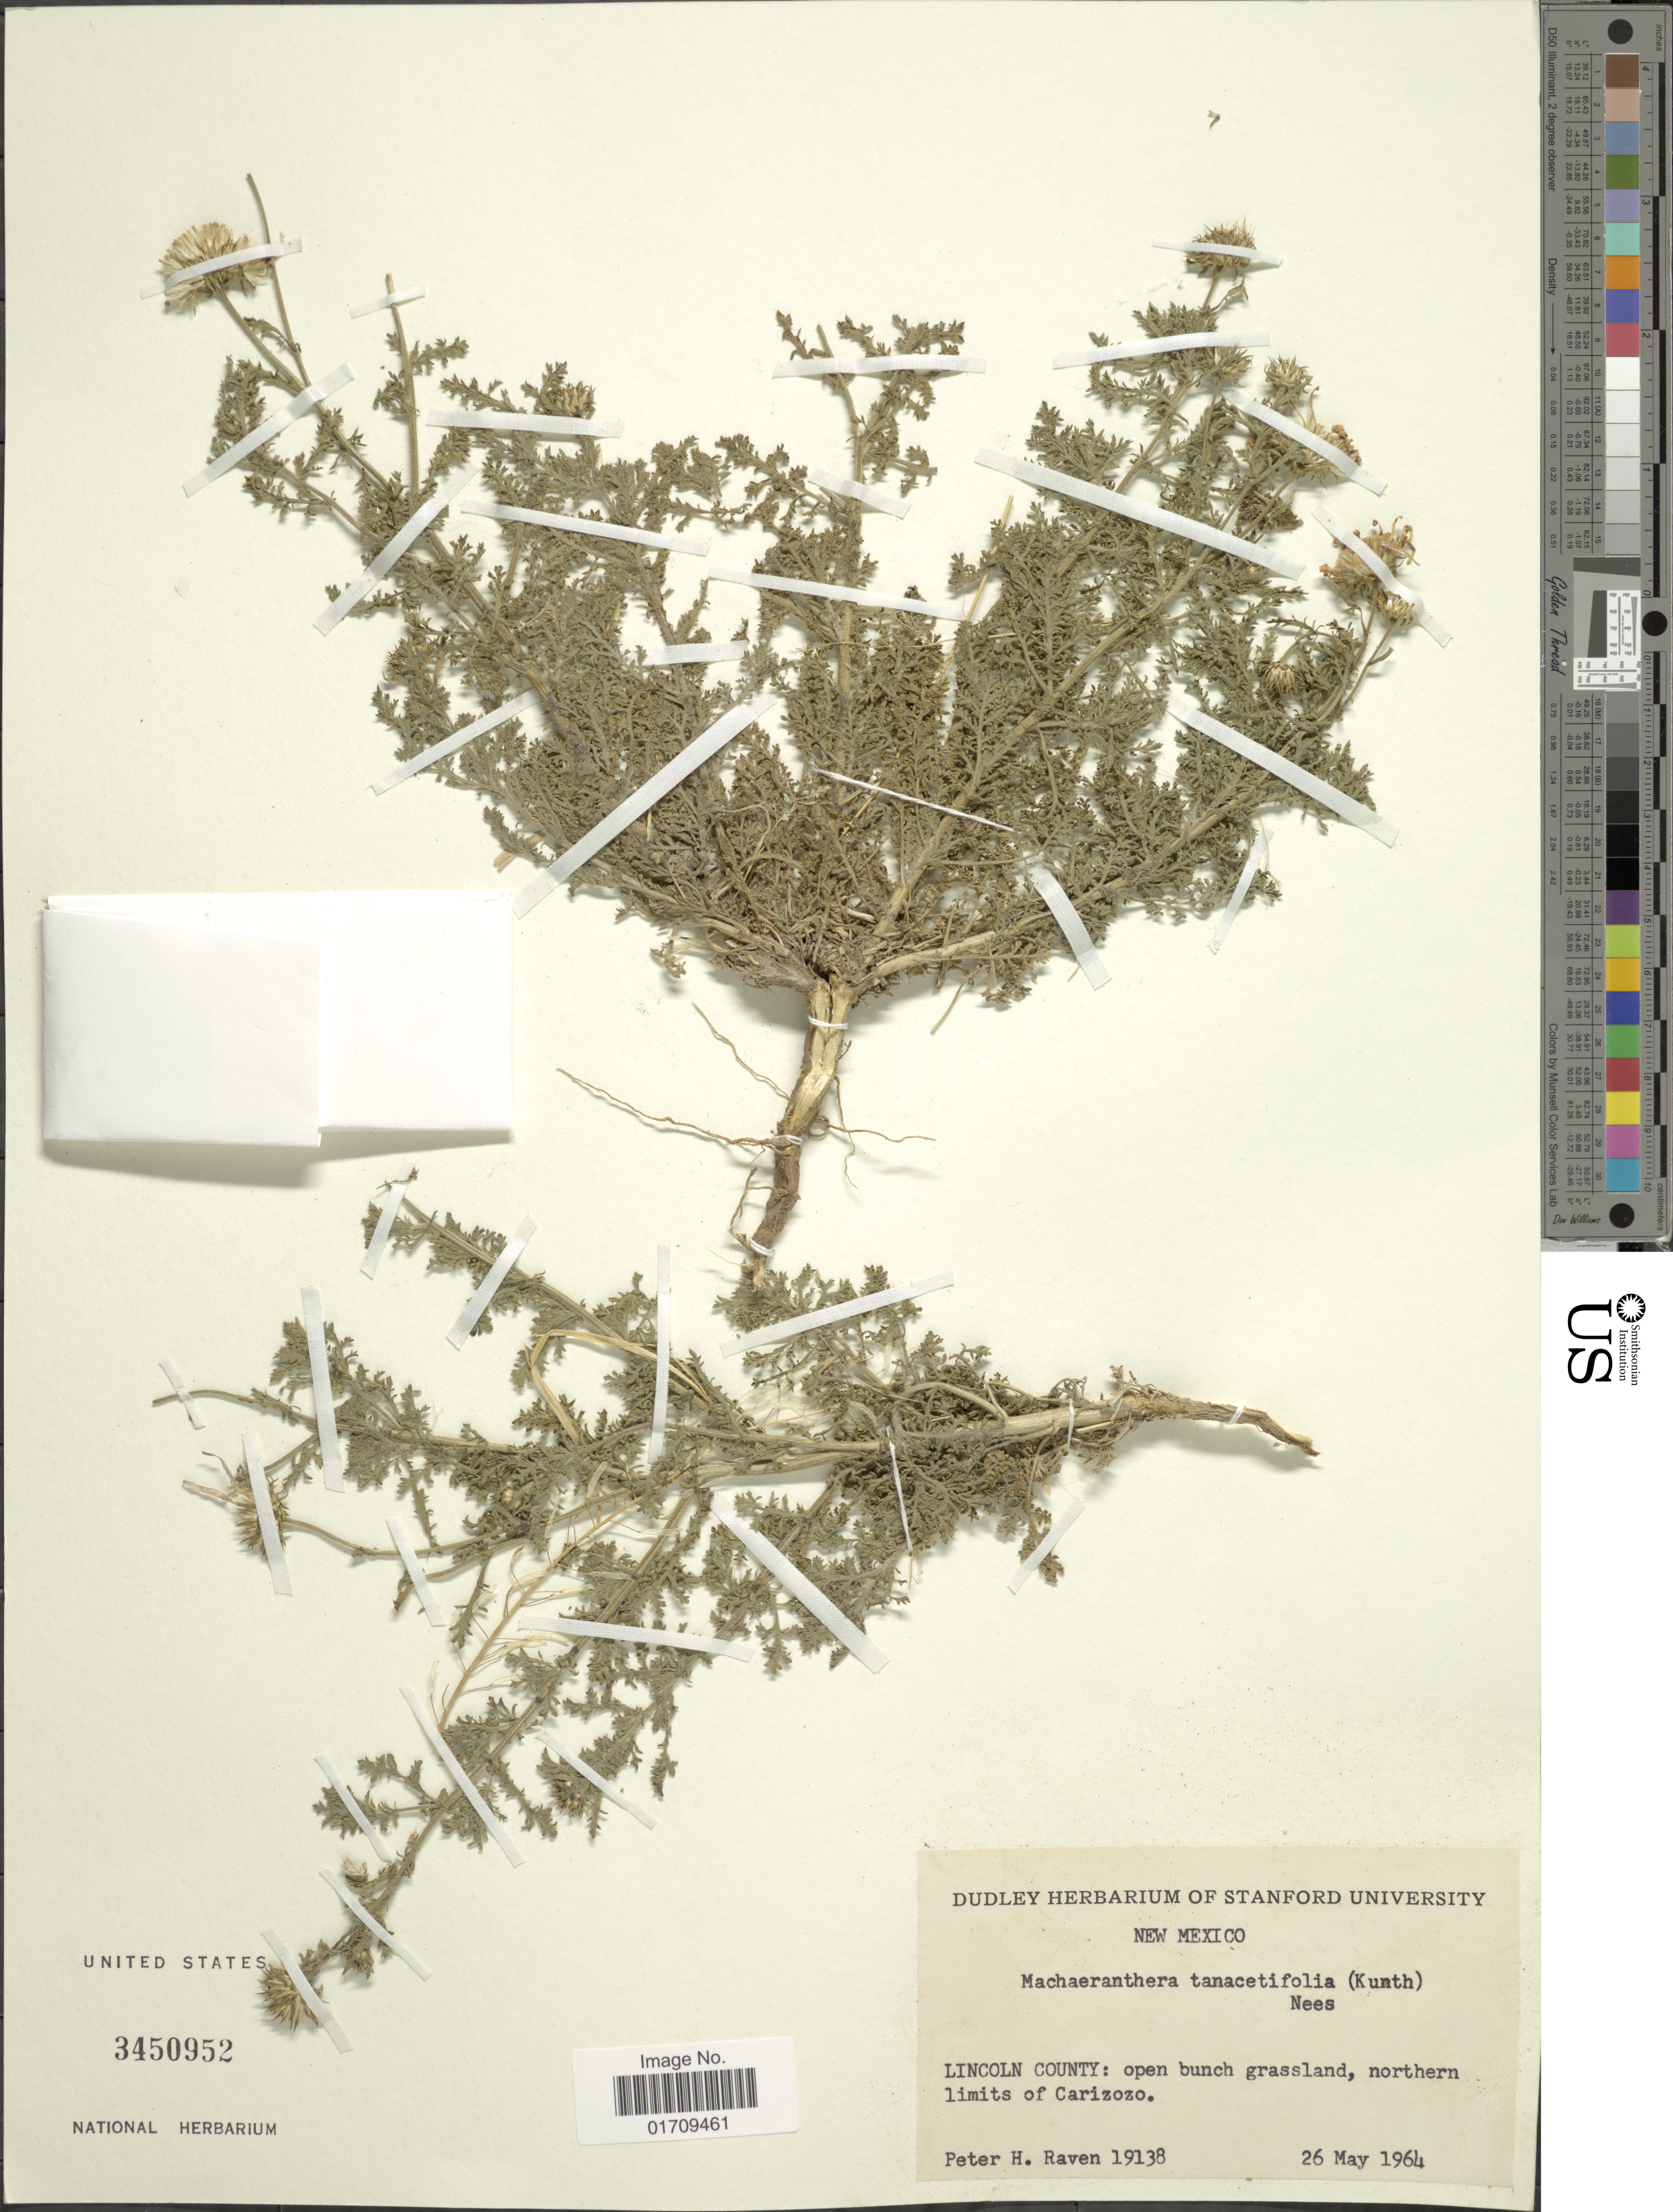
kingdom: Plantae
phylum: Tracheophyta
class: Magnoliopsida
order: Asterales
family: Asteraceae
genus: Machaeranthera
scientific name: Machaeranthera tanacetifolia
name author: (Kunth) Nees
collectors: P. Raven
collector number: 19138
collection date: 1964-05-26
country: United States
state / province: New Mexico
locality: Lincoln County, northern limits of Carizozo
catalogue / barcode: US 3450952